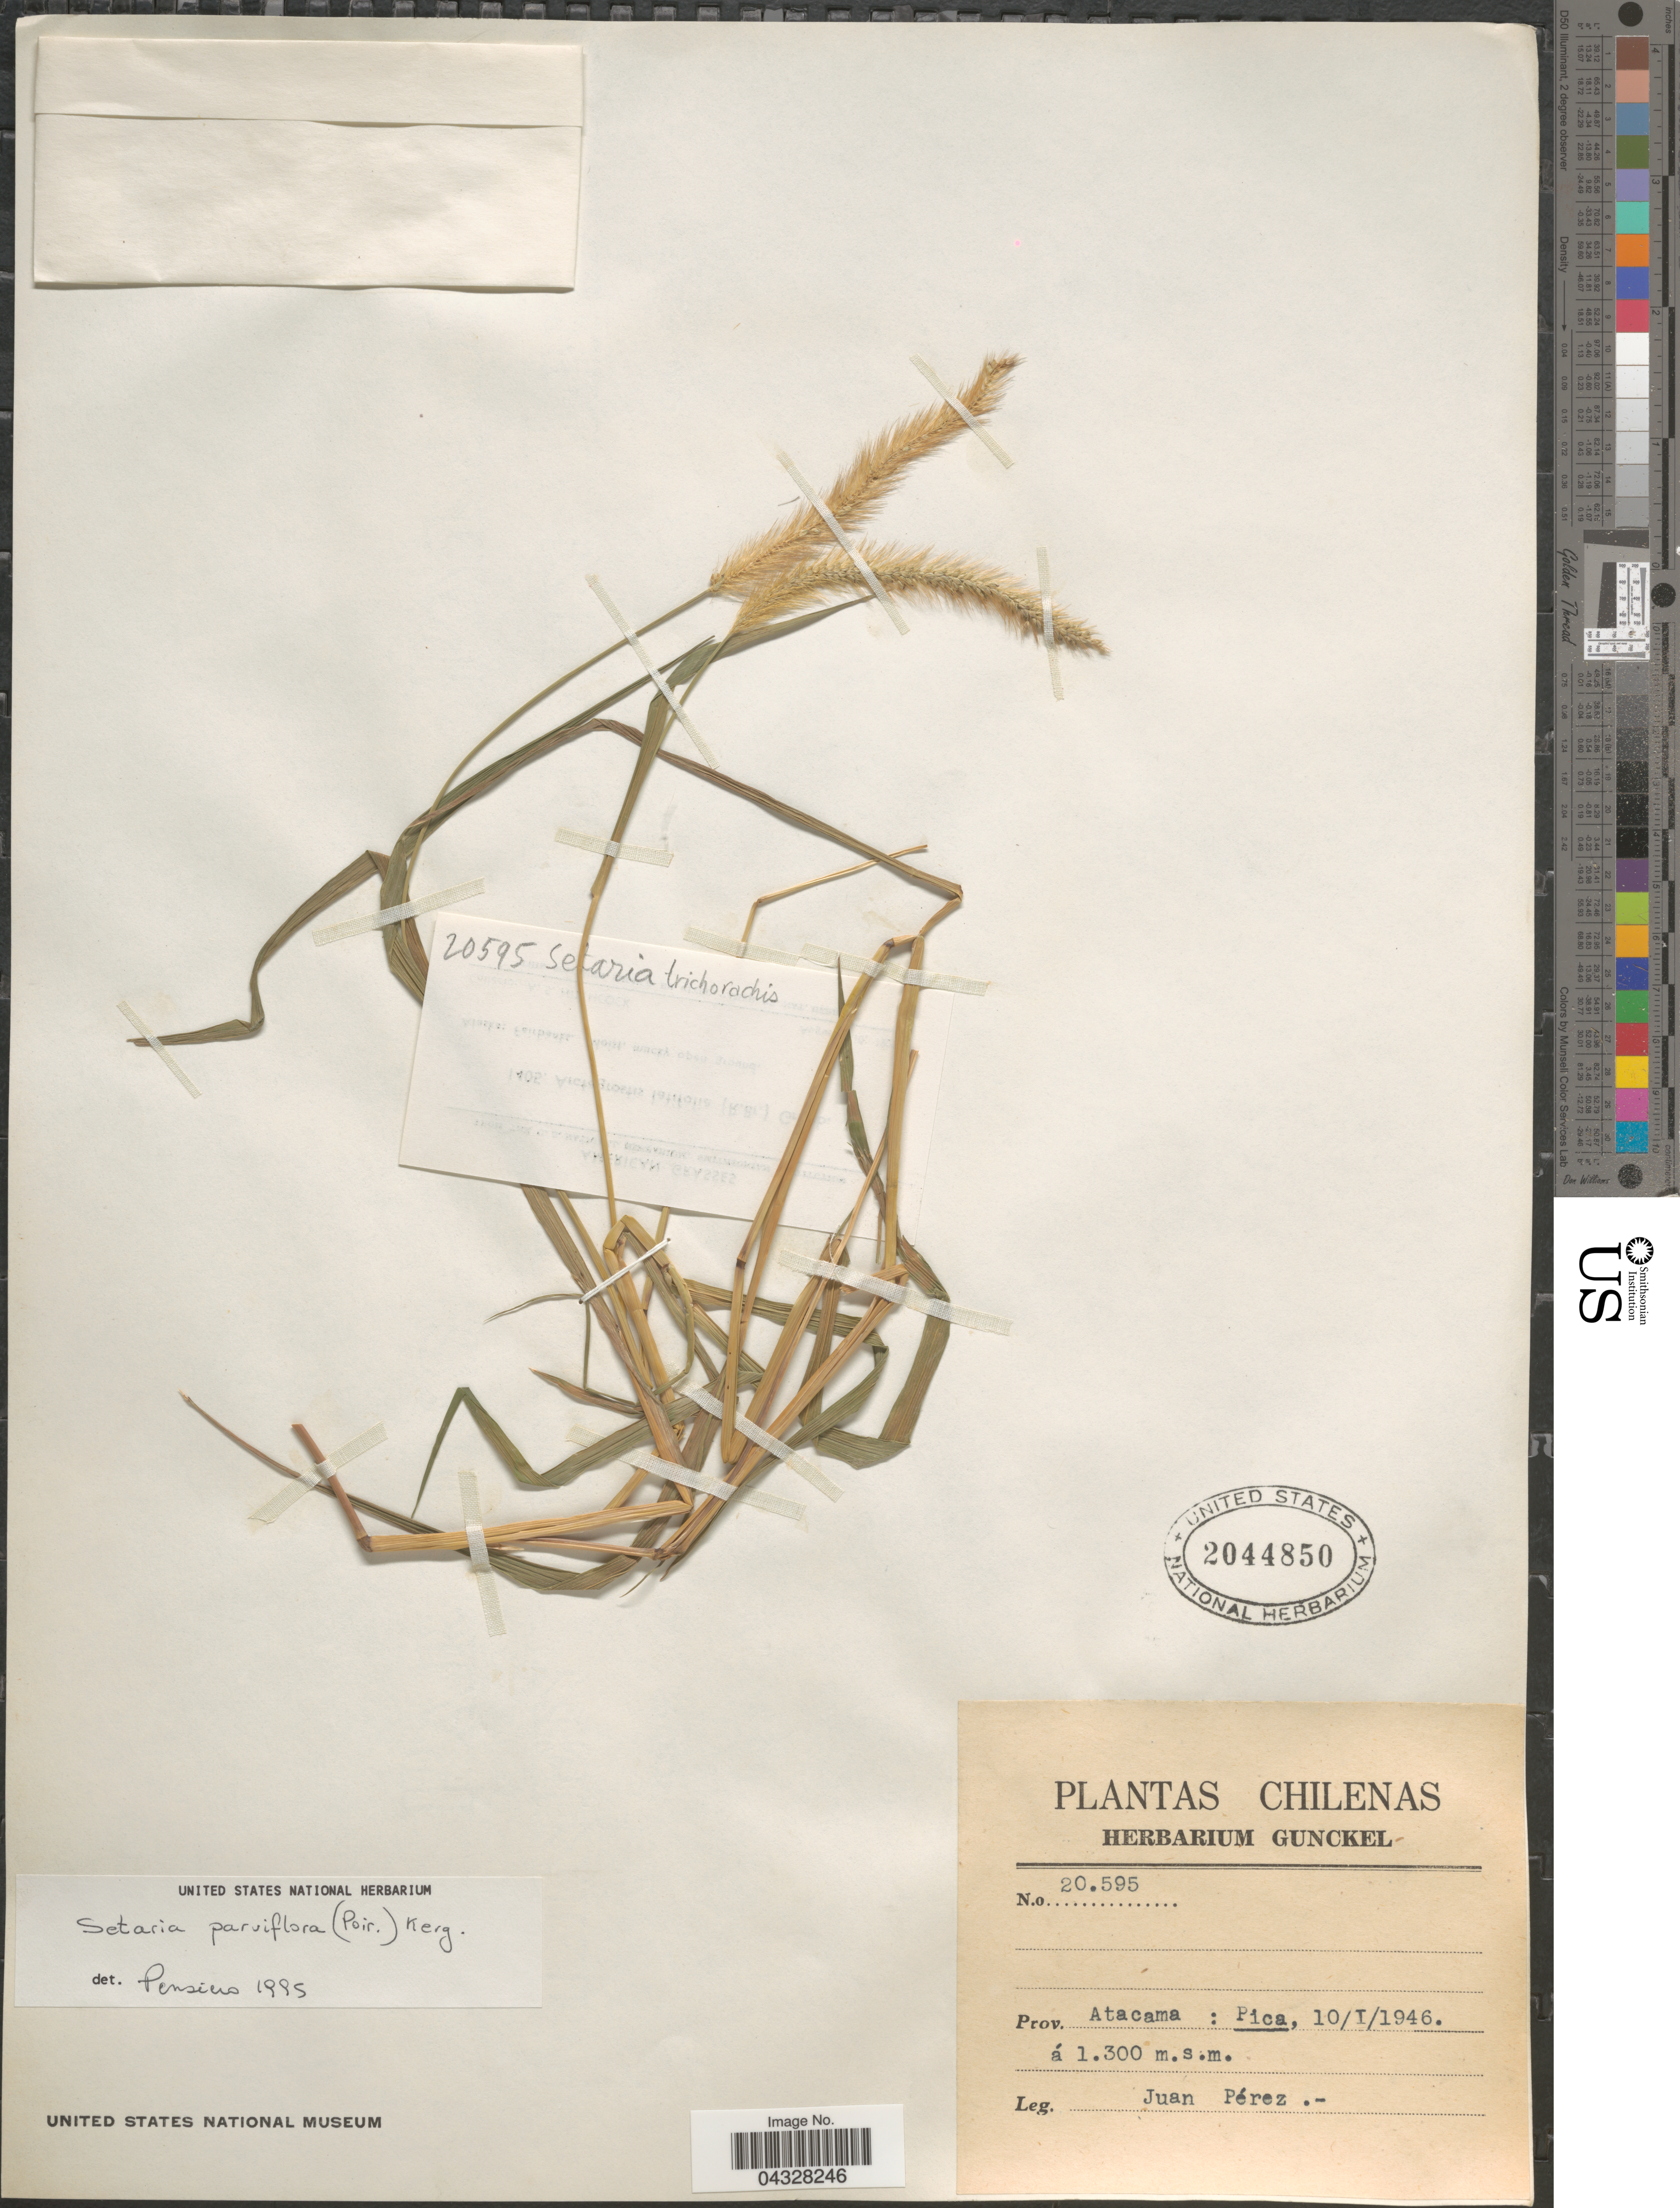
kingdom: Plantae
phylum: Tracheophyta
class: Liliopsida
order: Poales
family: Poaceae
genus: Setaria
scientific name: Setaria parviflora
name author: (Poir.) Kerguélen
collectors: J. Pérez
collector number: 20595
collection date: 1946-01-10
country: Chile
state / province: Atacama (III)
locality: Pica,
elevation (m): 1300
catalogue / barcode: US 2044850